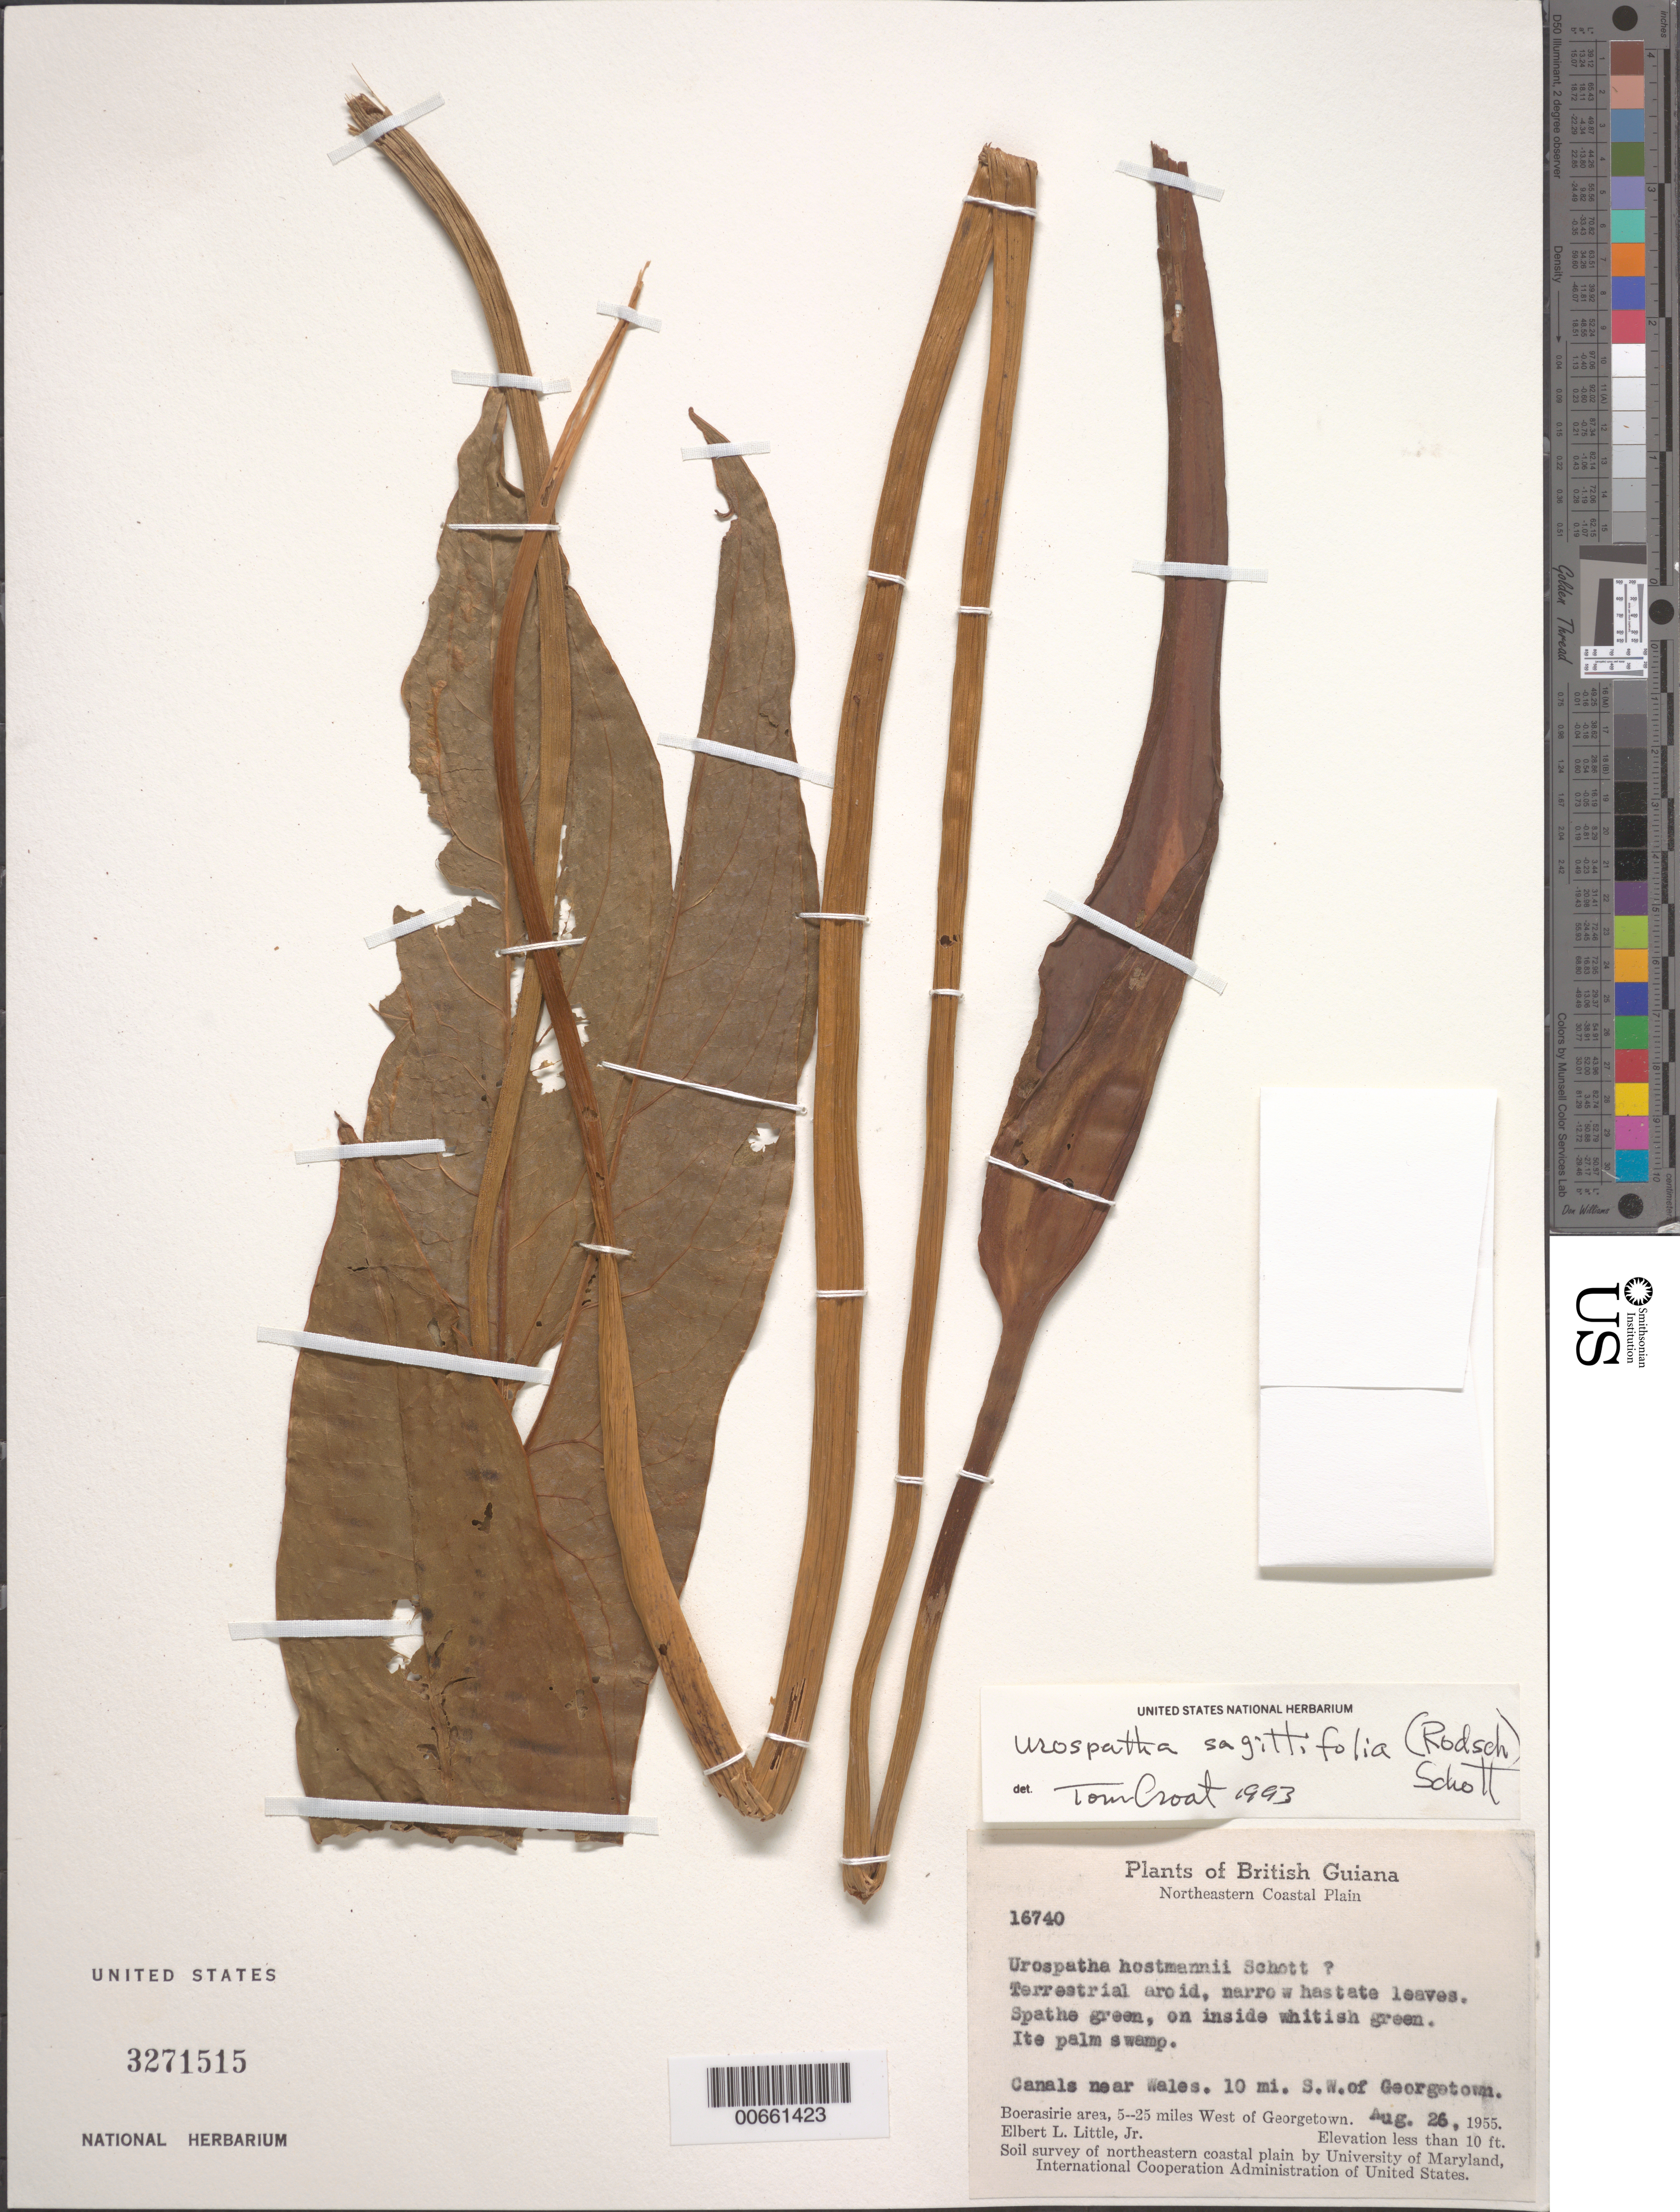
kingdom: Plantae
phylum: Tracheophyta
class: Liliopsida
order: Alismatales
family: Araceae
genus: Urospatha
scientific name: Urospatha hostmannii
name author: Schott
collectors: E. L. Little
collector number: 16740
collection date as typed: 26-Aug-55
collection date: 1955-08-26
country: Guyana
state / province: Essequibo Isl-W. Demerara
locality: Boerasirie area, near Wales, 10 mi. SW of Georgetown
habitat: Ite palm swamp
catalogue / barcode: US 3271515